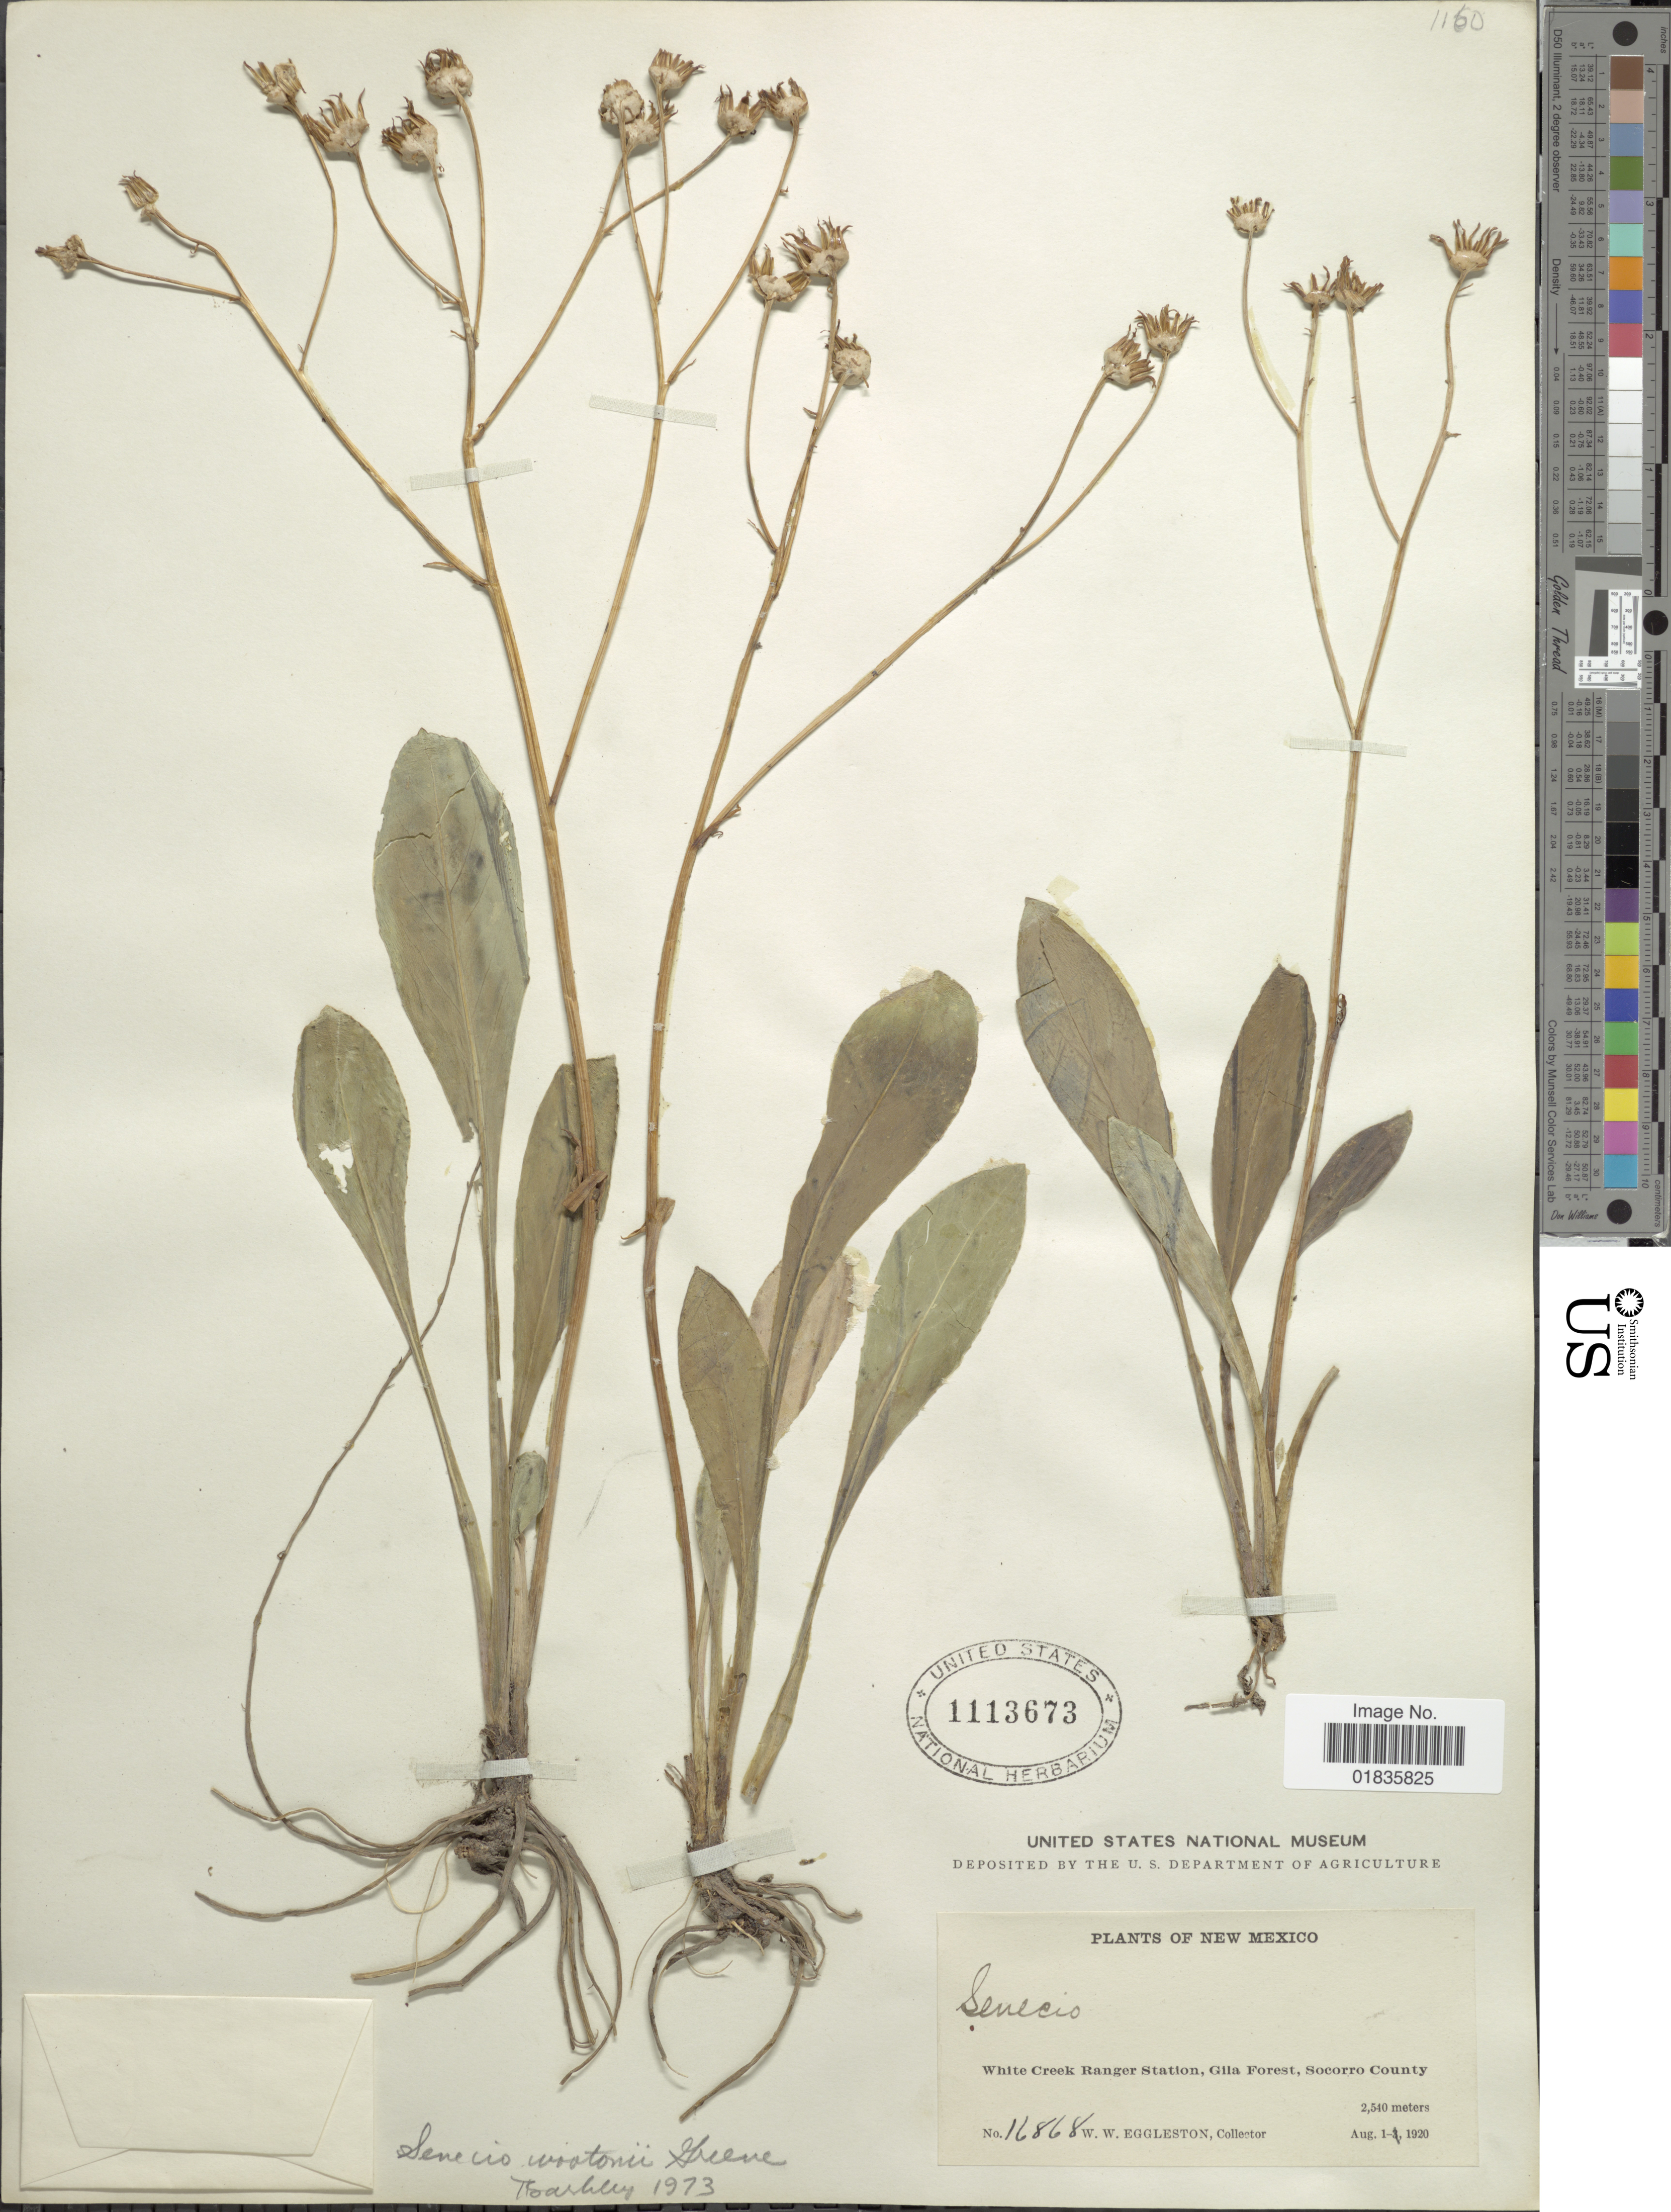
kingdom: Plantae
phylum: Tracheophyta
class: Magnoliopsida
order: Asterales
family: Asteraceae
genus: Senecio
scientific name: Senecio wootonii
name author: Greene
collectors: W. W. Eggleston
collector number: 16868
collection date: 1929-08-01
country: United States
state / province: New Mexico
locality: White Creek Ranger Station, Gila Forest, Socorro County.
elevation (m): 2540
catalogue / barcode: US 1113673